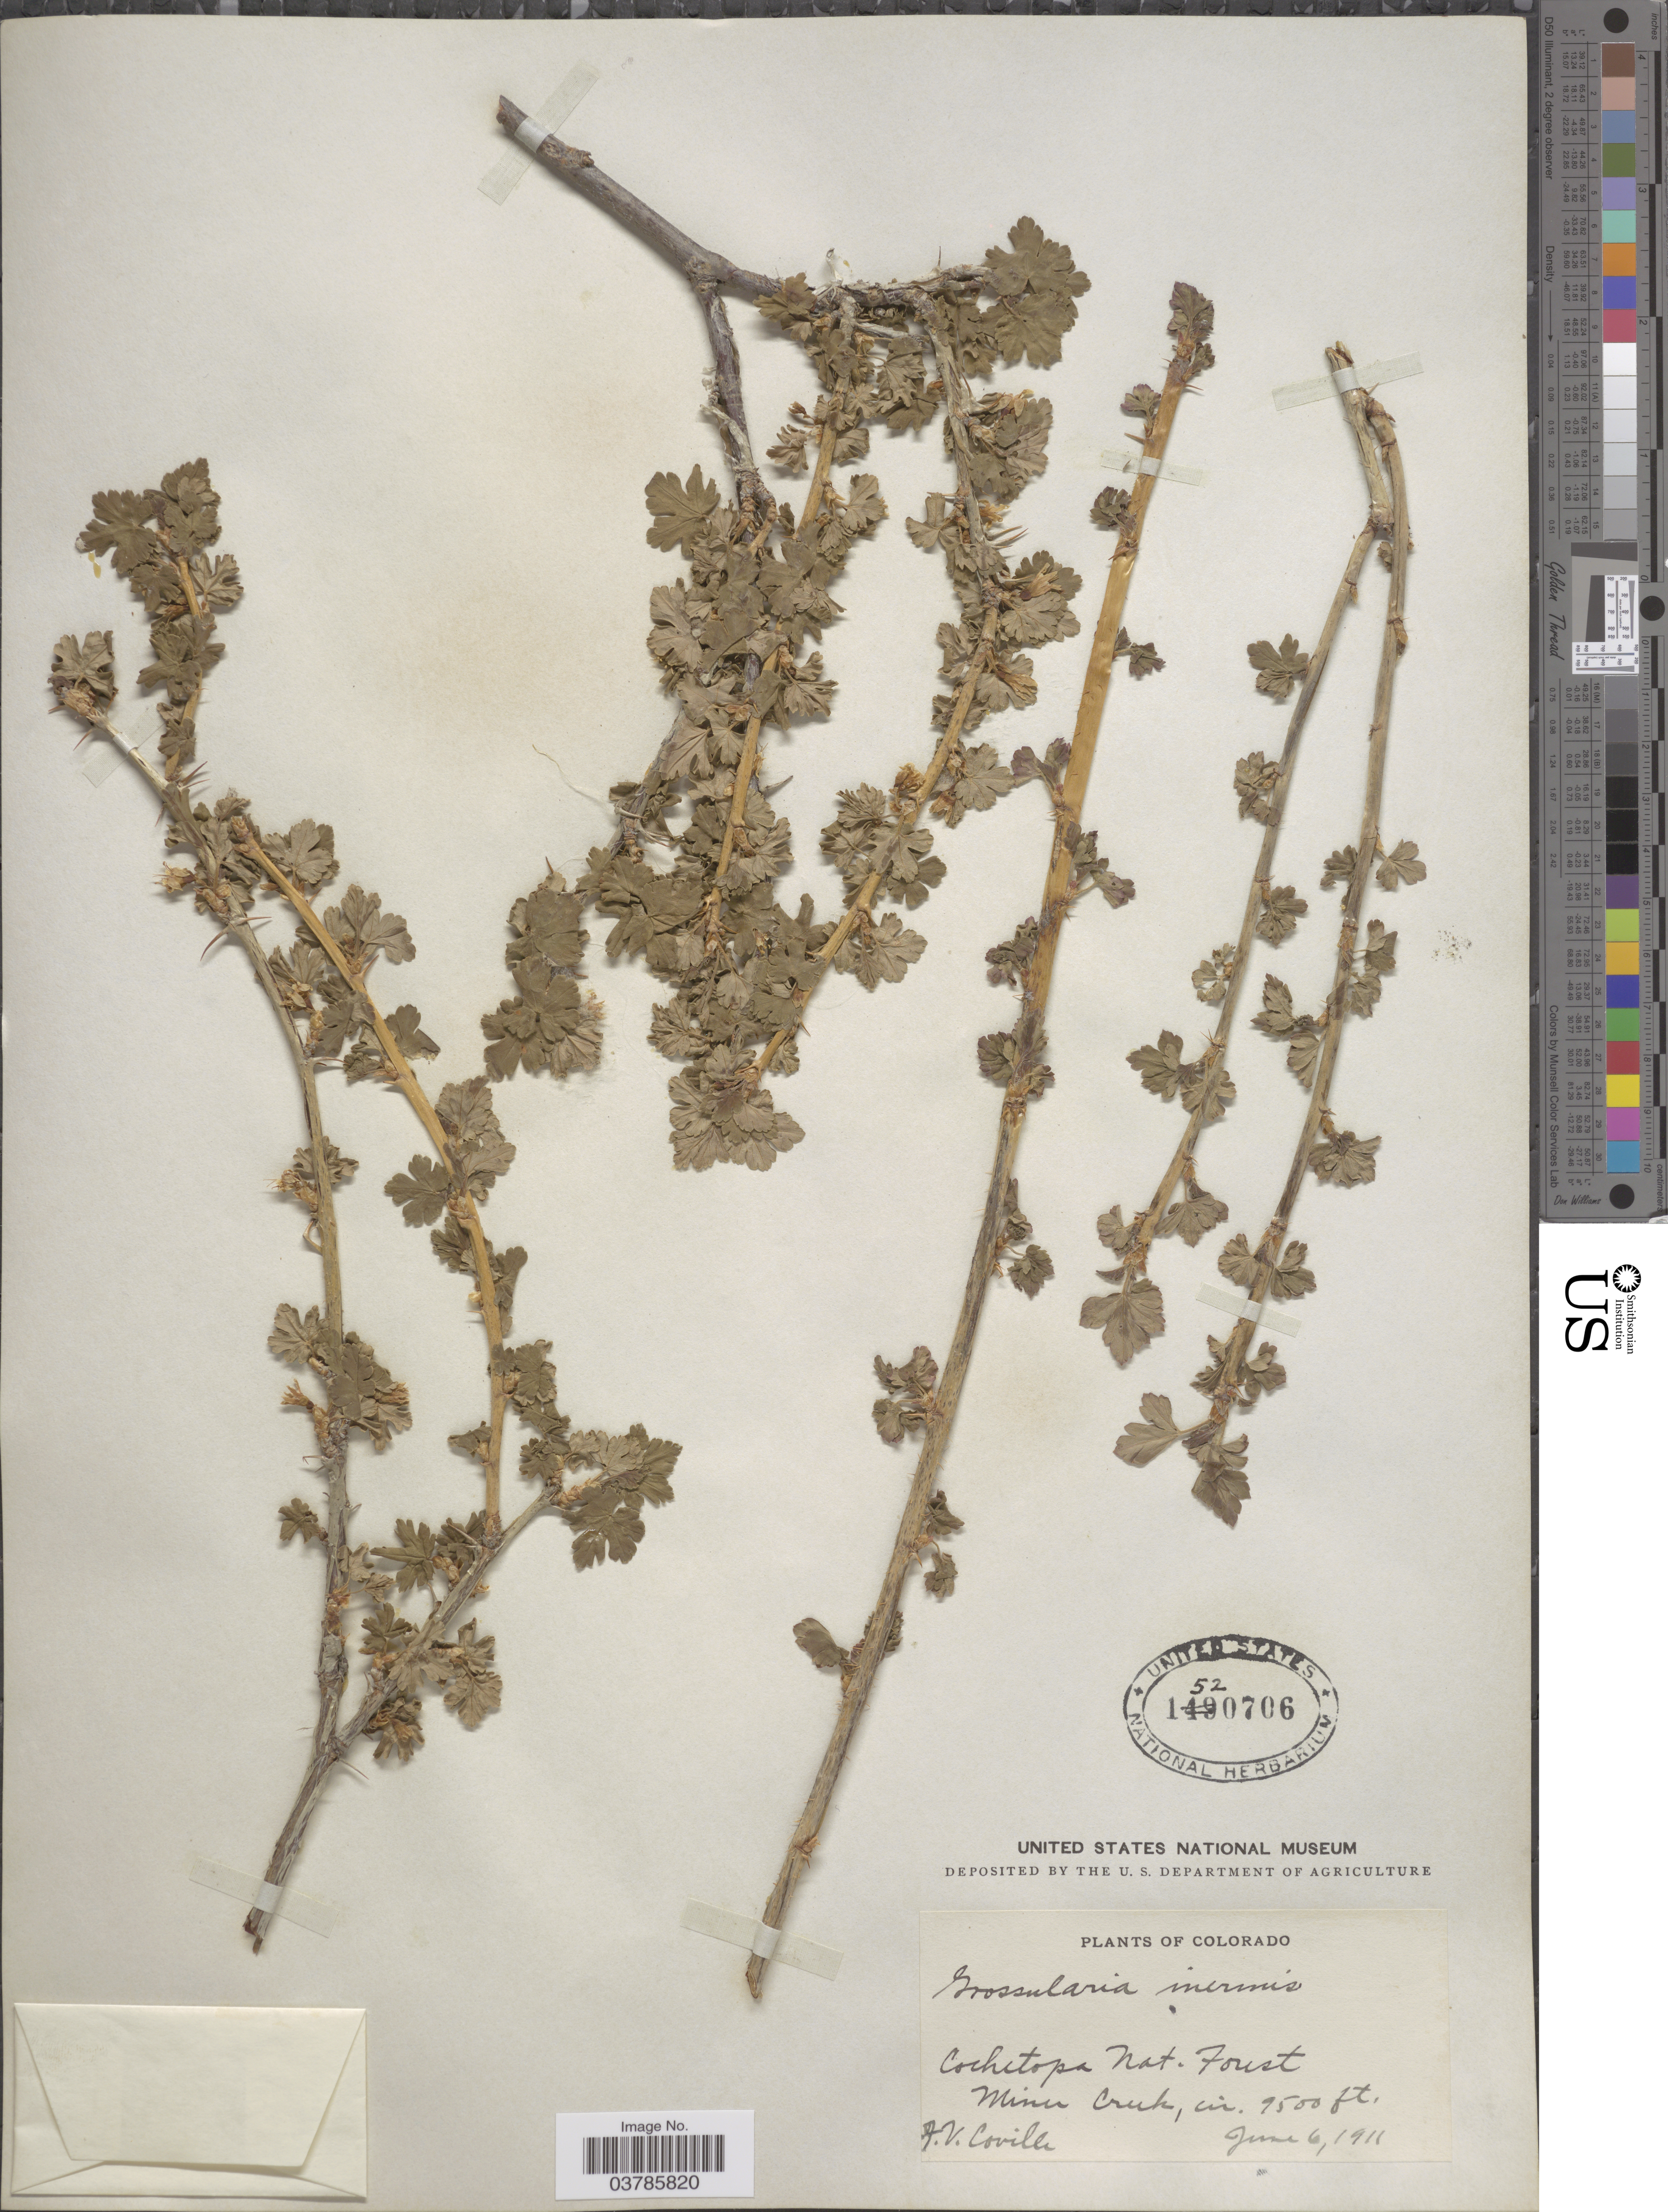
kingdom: Plantae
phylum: Tracheophyta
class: Magnoliopsida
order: Saxifragales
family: Grossulariaceae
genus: Ribes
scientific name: Ribes inerme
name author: Rydb.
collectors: F. V. Coville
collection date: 1911-06-06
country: United States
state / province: Colorado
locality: Cochetopa Nat. Forest. Miner Creek.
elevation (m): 2896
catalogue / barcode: US 1520706